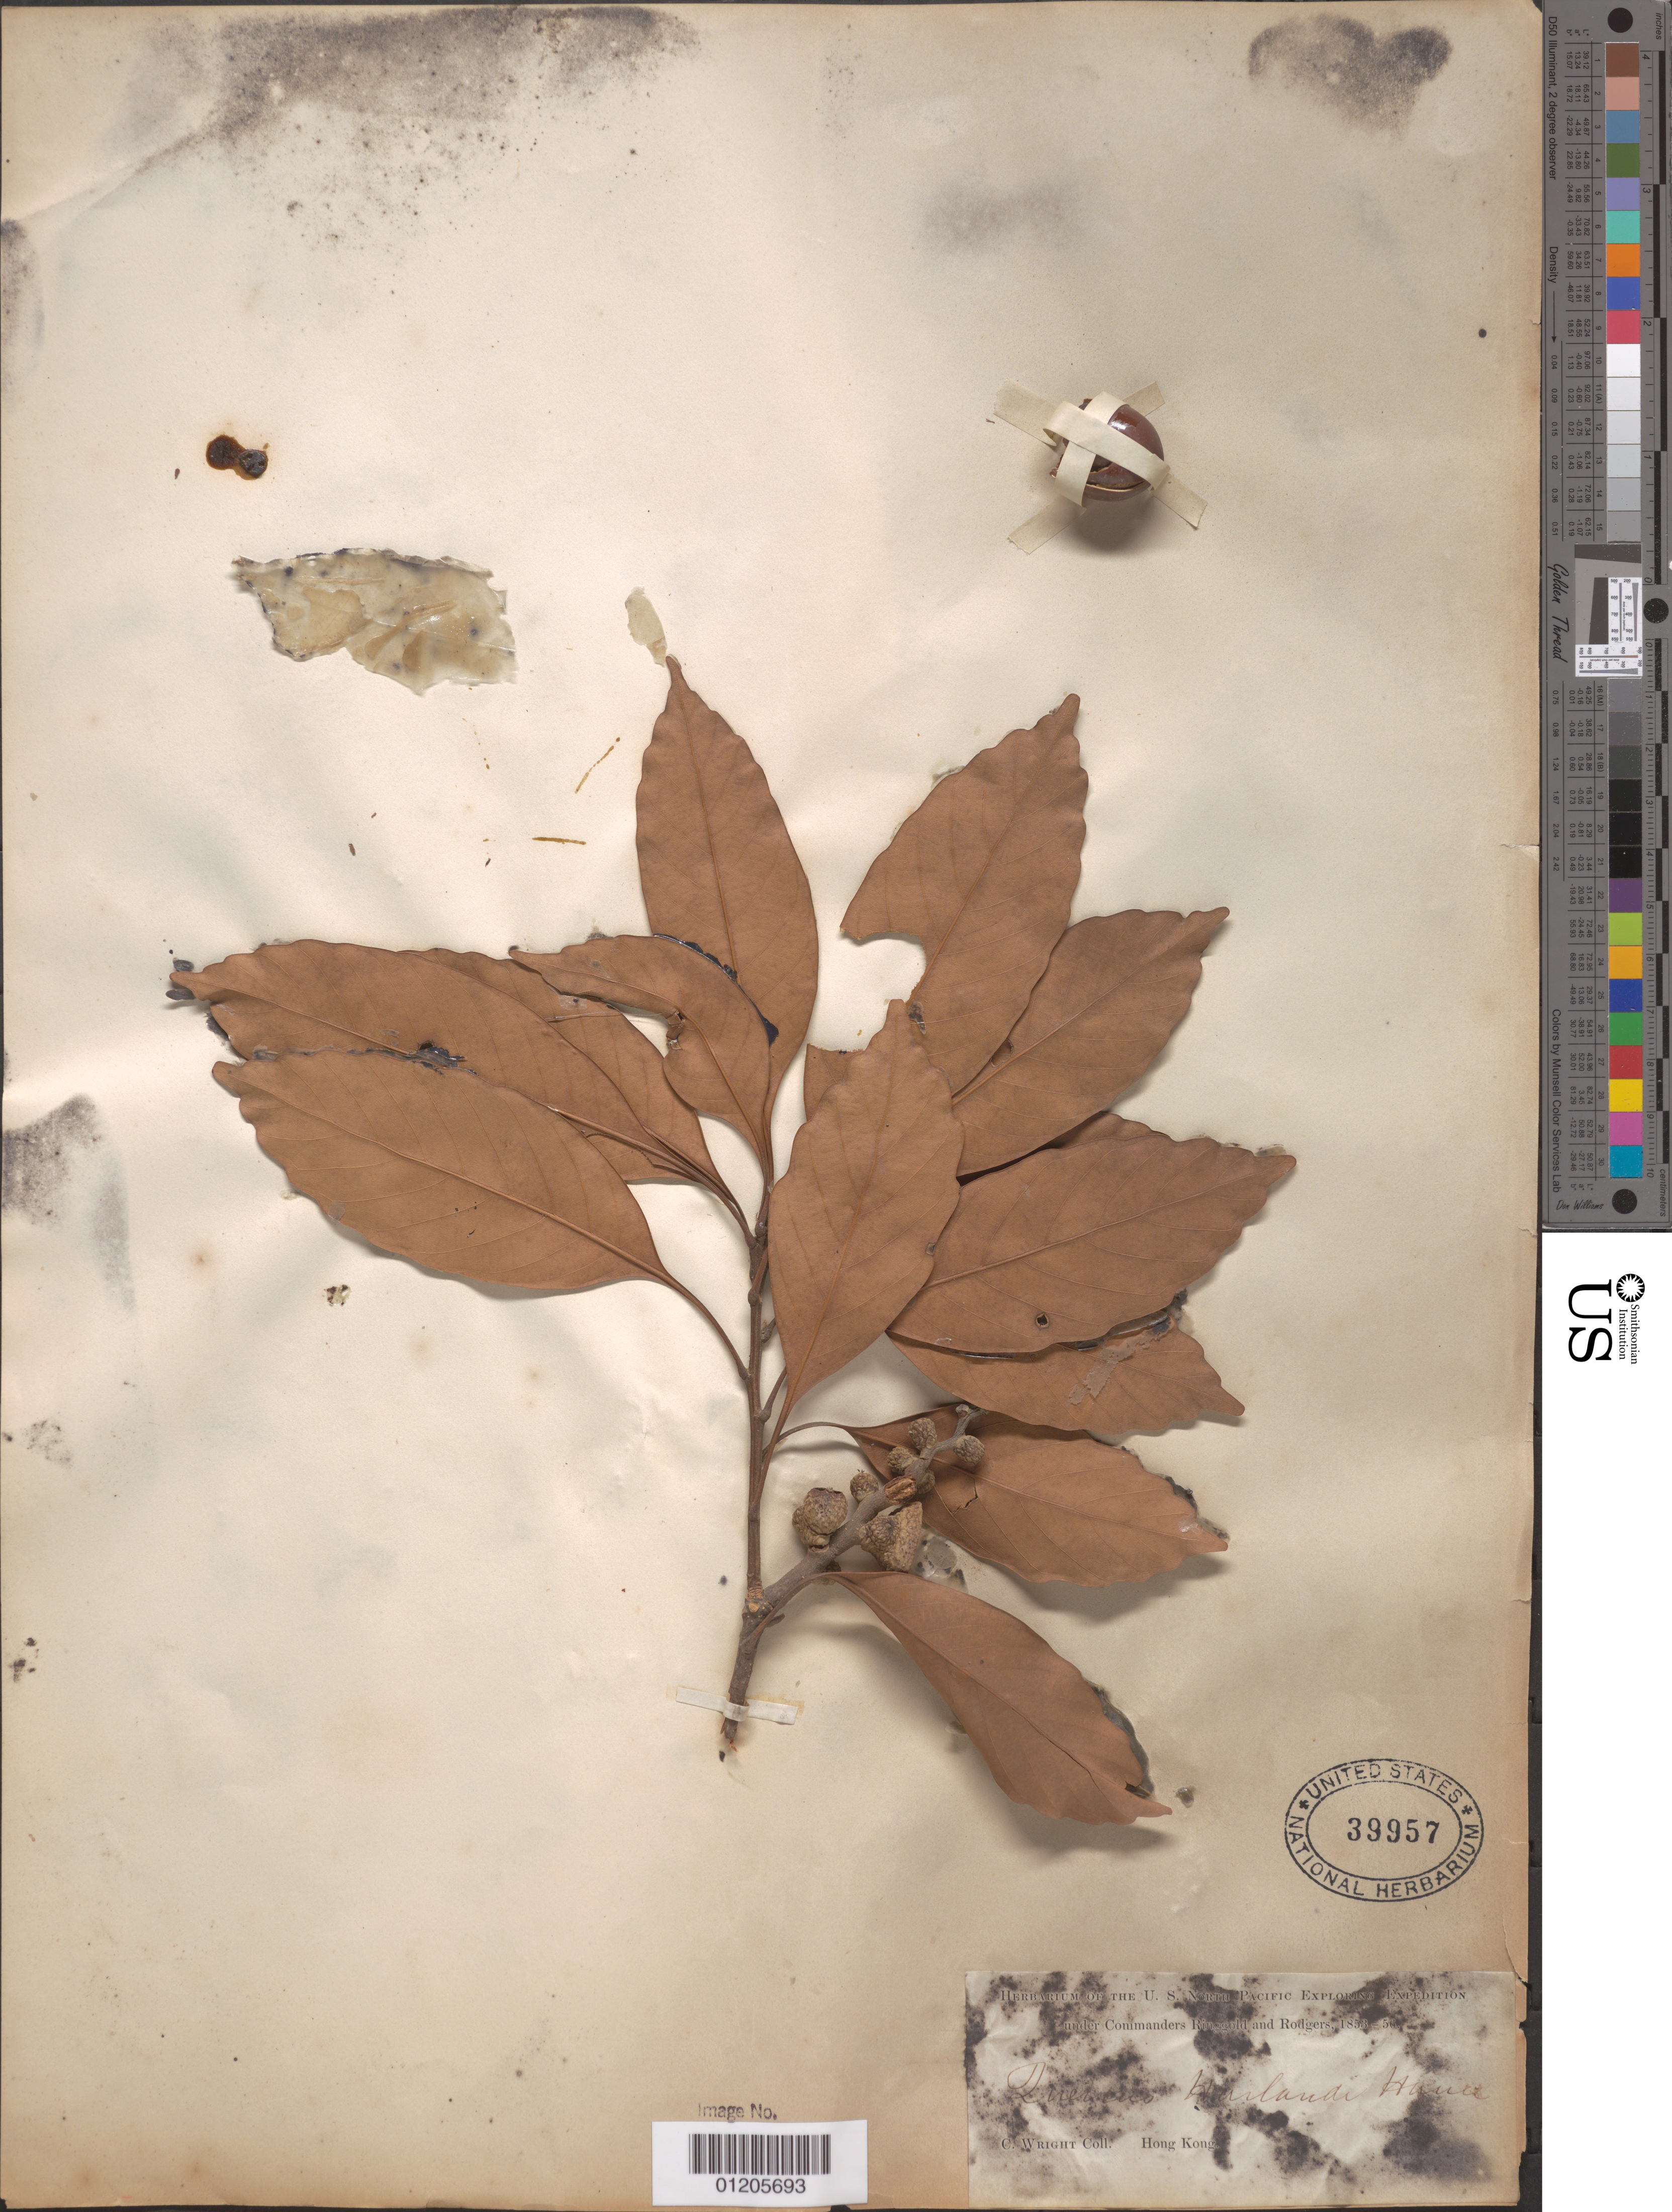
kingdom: Plantae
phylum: Tracheophyta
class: Magnoliopsida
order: Fagales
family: Fagaceae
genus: Quercus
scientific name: Quercus harlandii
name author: Hance ex Walp.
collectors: C. Wright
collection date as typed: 1853 to -- -- 1856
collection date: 1853/1856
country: China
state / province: Hong Kong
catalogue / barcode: US 39957